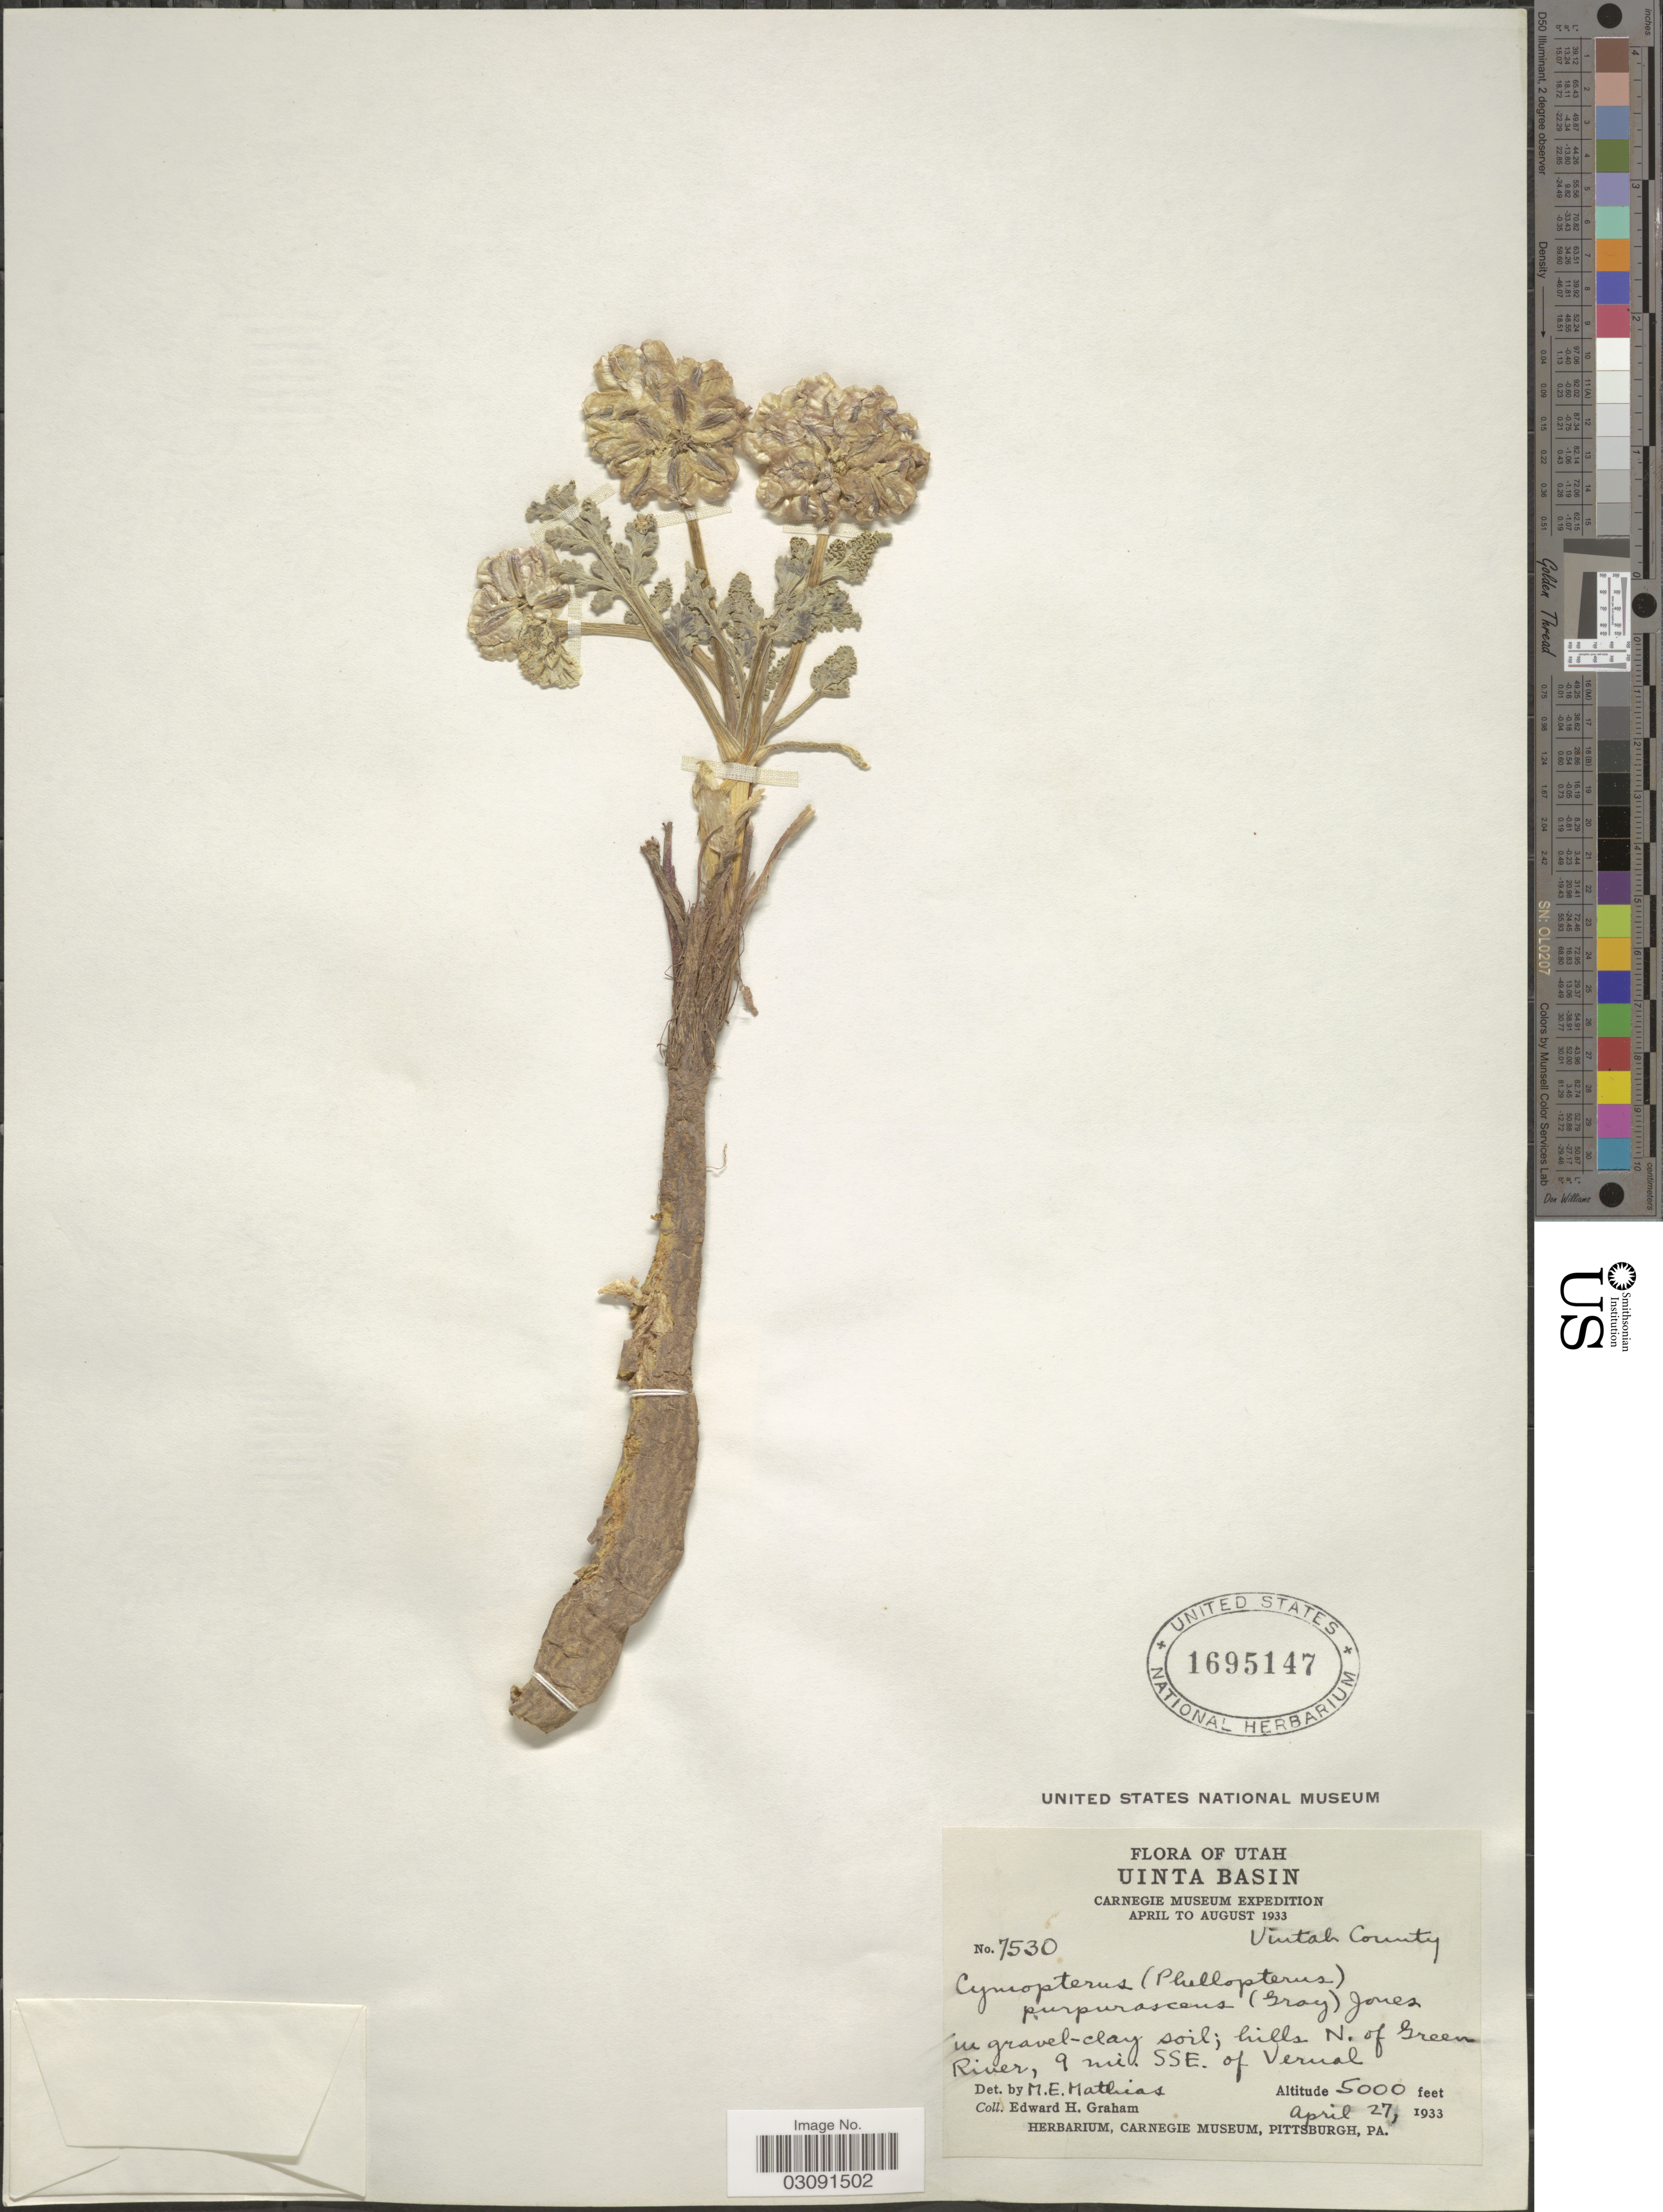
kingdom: Plantae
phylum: Tracheophyta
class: Magnoliopsida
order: Apiales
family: Apiaceae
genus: Cymopterus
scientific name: Cymopterus purpurascens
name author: (A. Gray) M.E. Jones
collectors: E. H. Graham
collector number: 7530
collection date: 1933-04-27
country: United States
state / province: Utah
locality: Uinta Basin, hills N. of Green River, 9 mi. SSE. of Verual, Uintah County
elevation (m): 1524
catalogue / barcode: US 1695147